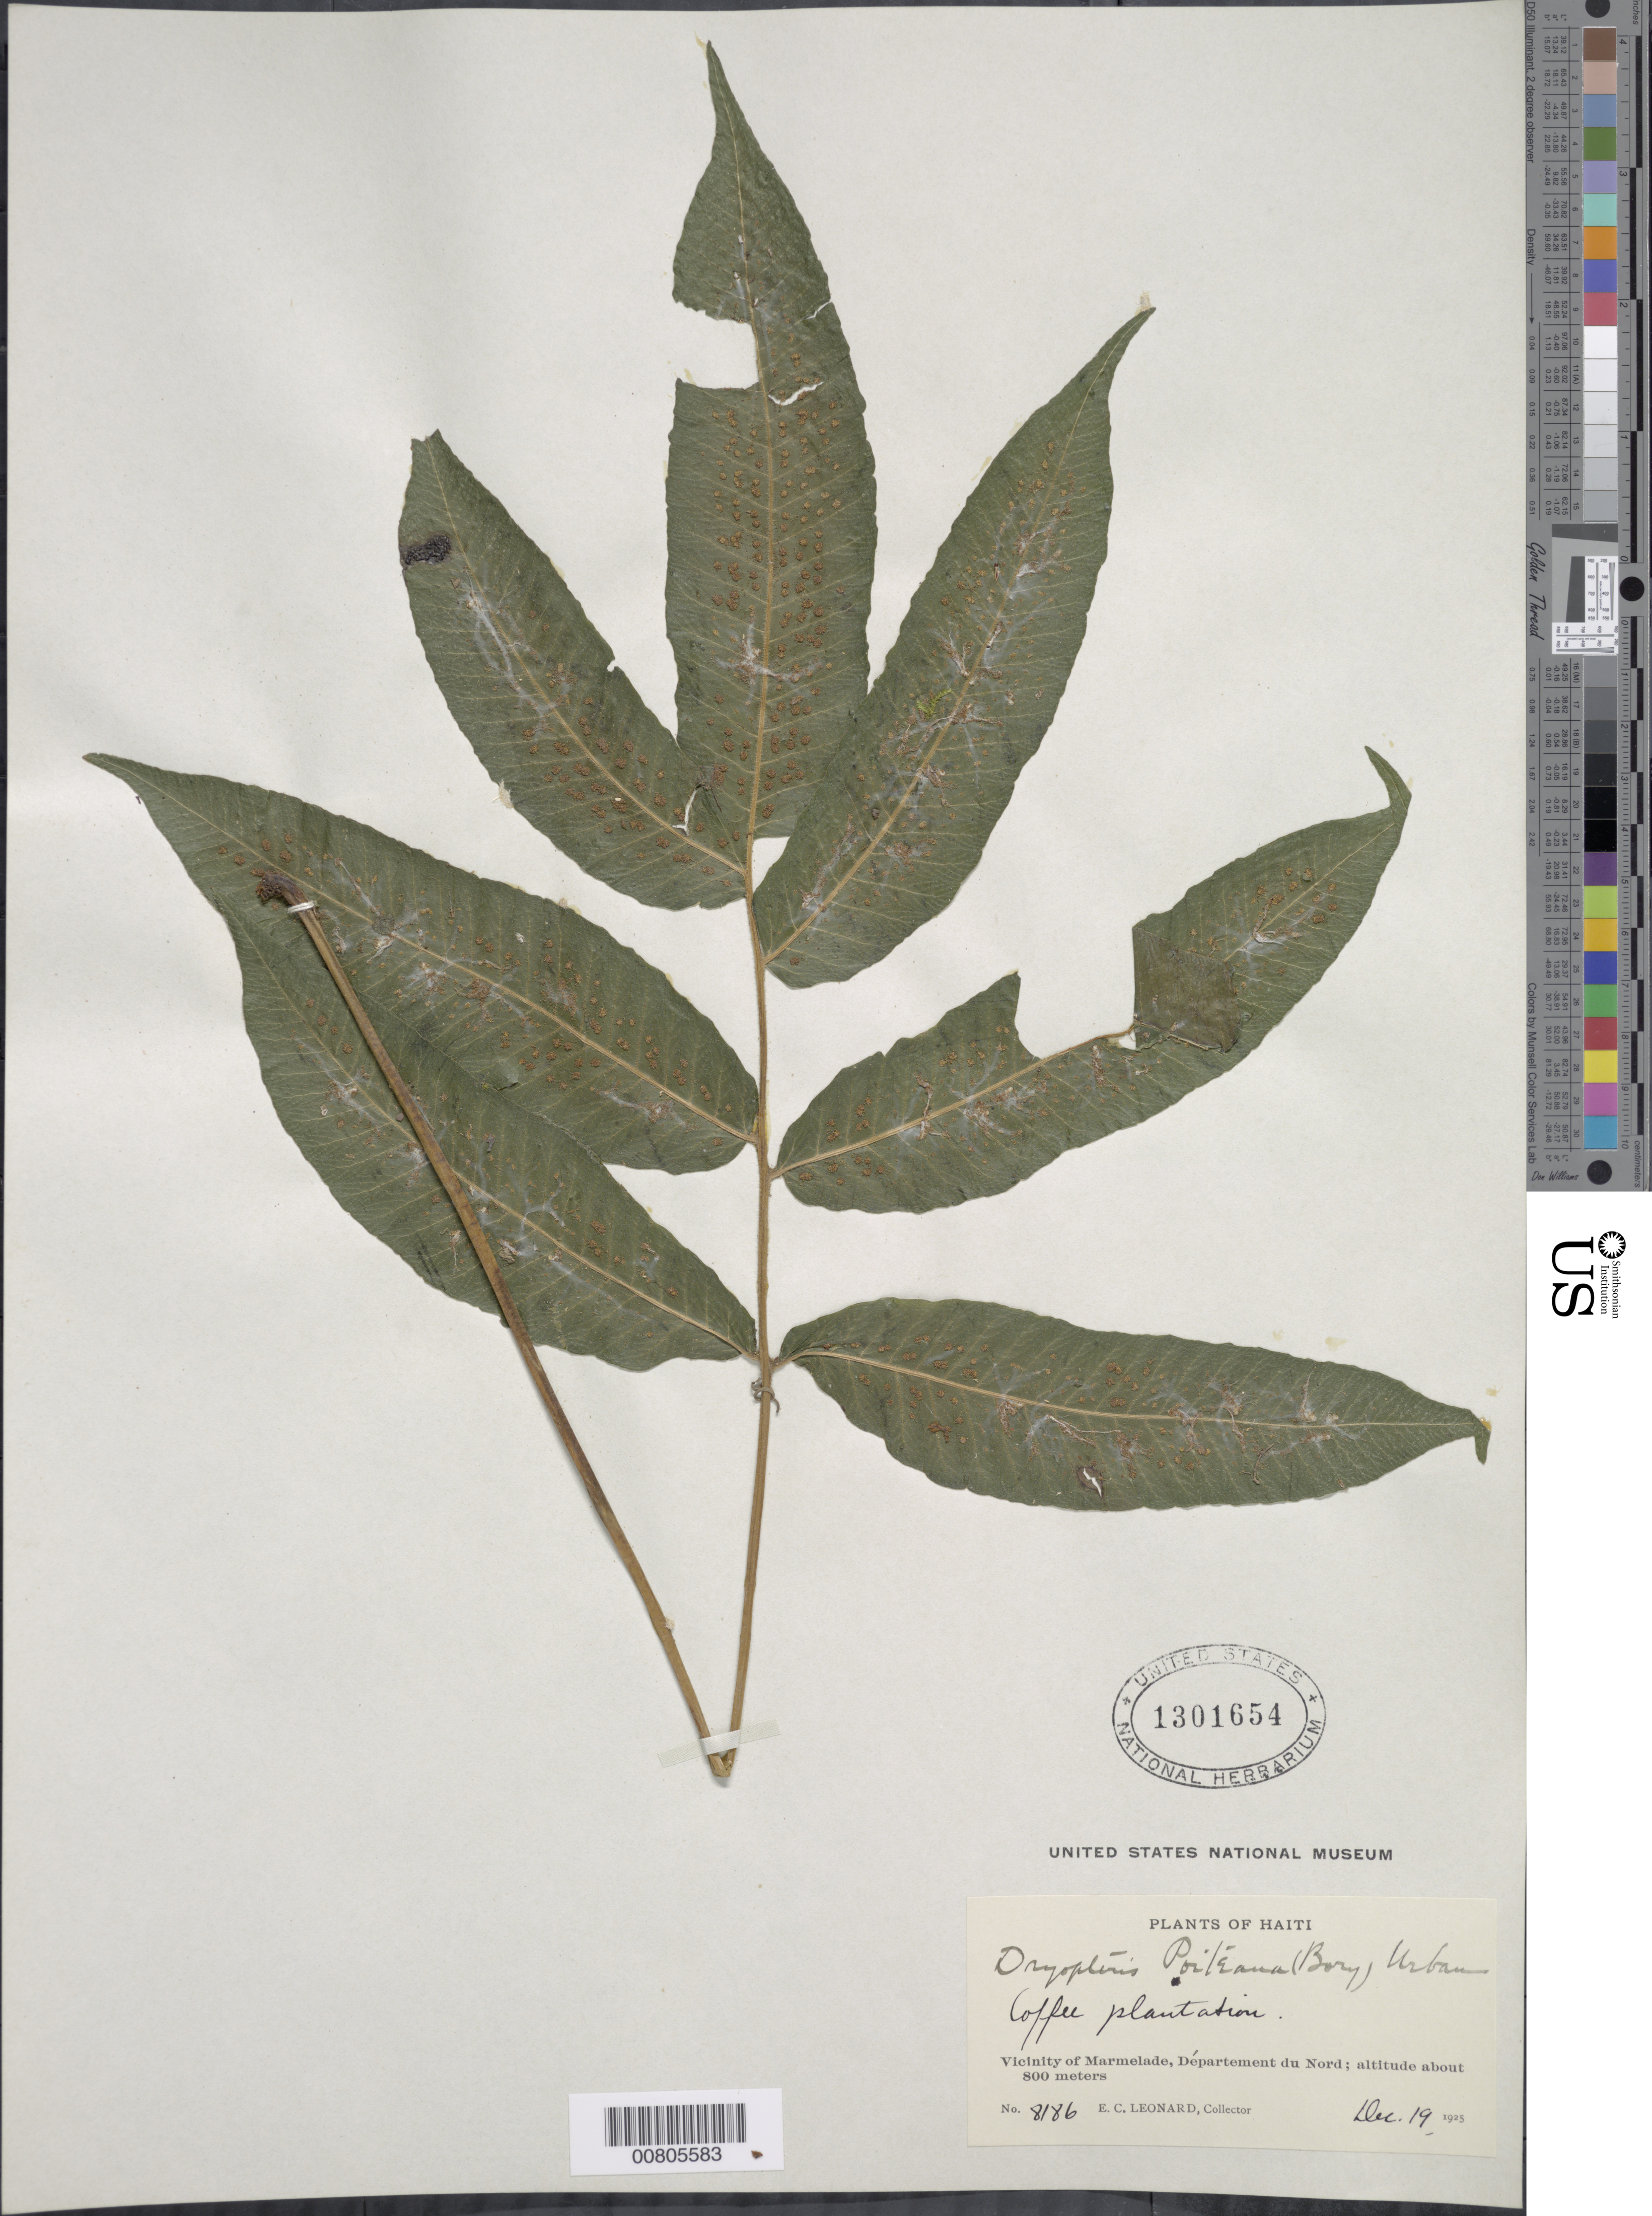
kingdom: Plantae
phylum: Tracheophyta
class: Polypodiopsida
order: Polypodiales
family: Thelypteridaceae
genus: Goniopteris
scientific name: Goniopteris poiteana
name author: (Bory) Ching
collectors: E. C. Leonard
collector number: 8186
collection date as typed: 19 Dec 1925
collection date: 1925-12-19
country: Haiti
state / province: Nord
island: Hispaniola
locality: Marmelade vicinity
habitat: Coffee plantation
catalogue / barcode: US 1301654